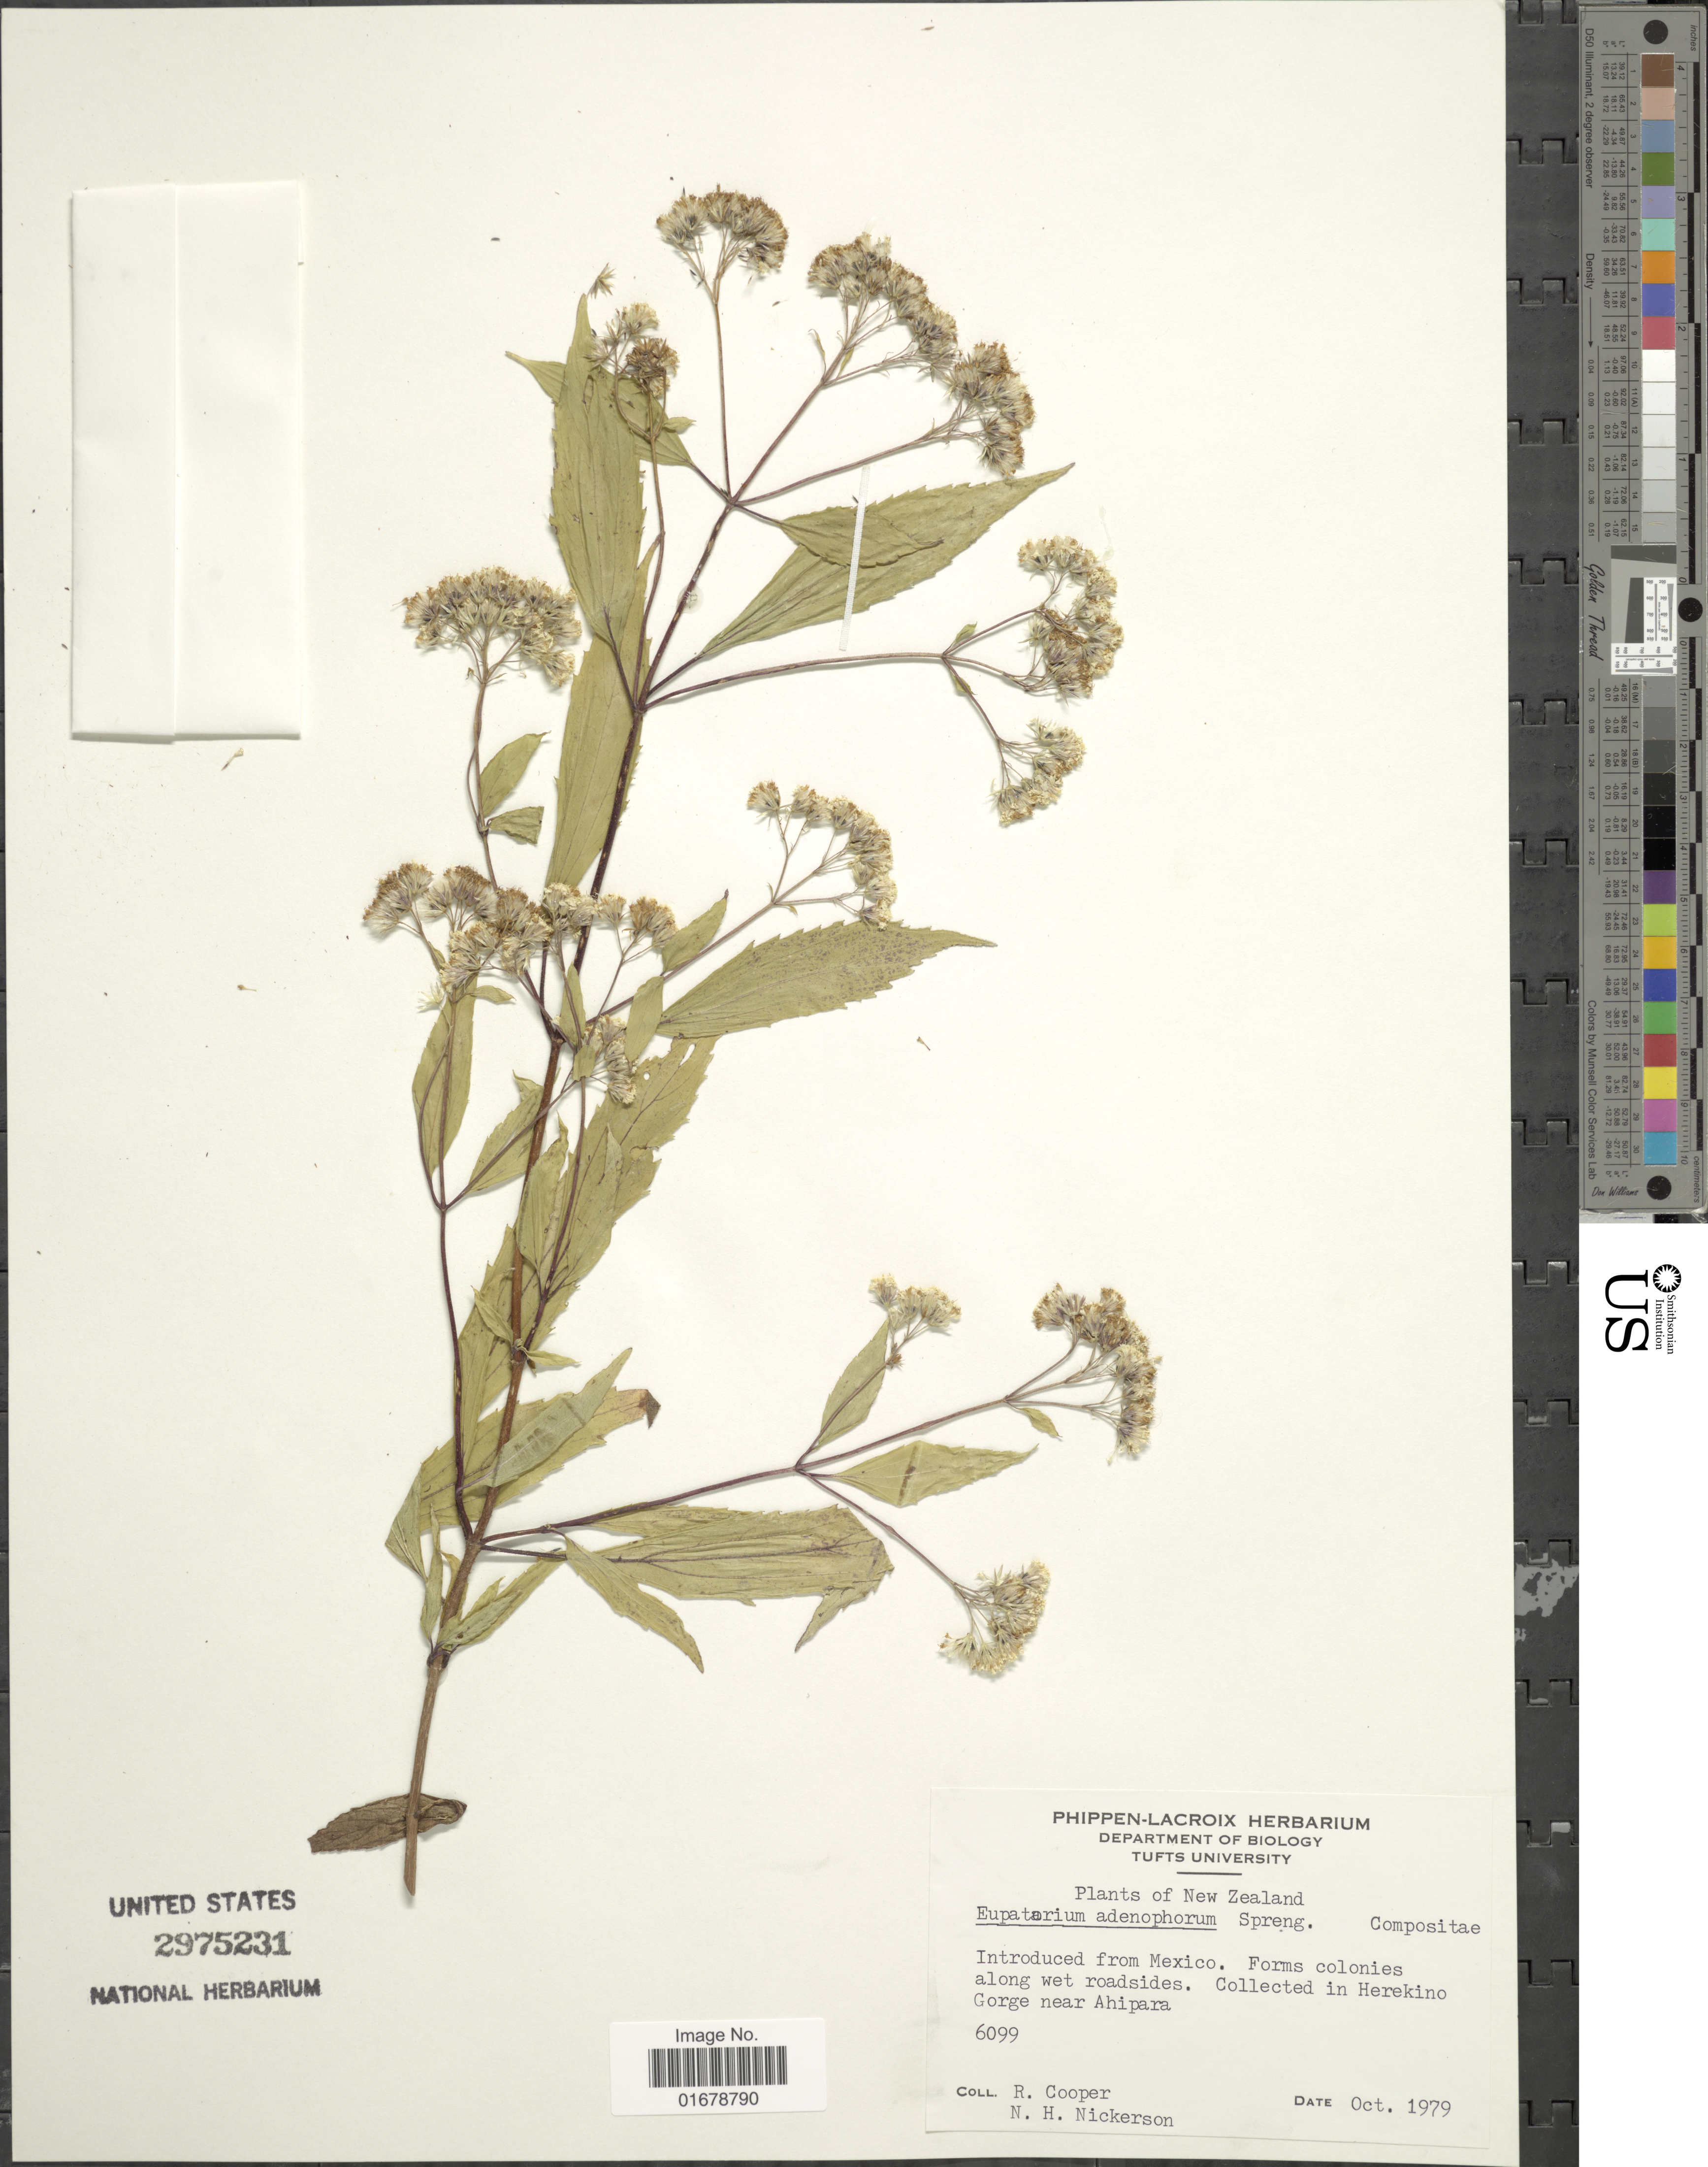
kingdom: Plantae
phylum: Tracheophyta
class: Magnoliopsida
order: Asterales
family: Asteraceae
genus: Ageratina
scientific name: Ageratina riparia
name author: (Regel) R.M. King & H. Rob.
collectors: R. Cooper & N. Nickerson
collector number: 6099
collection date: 1979-10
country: New Zealand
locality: Introduced from Mexico, Forms colonies along wet roadsides, Collected in Herekino Gorge near Ahipara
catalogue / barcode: US 2975231